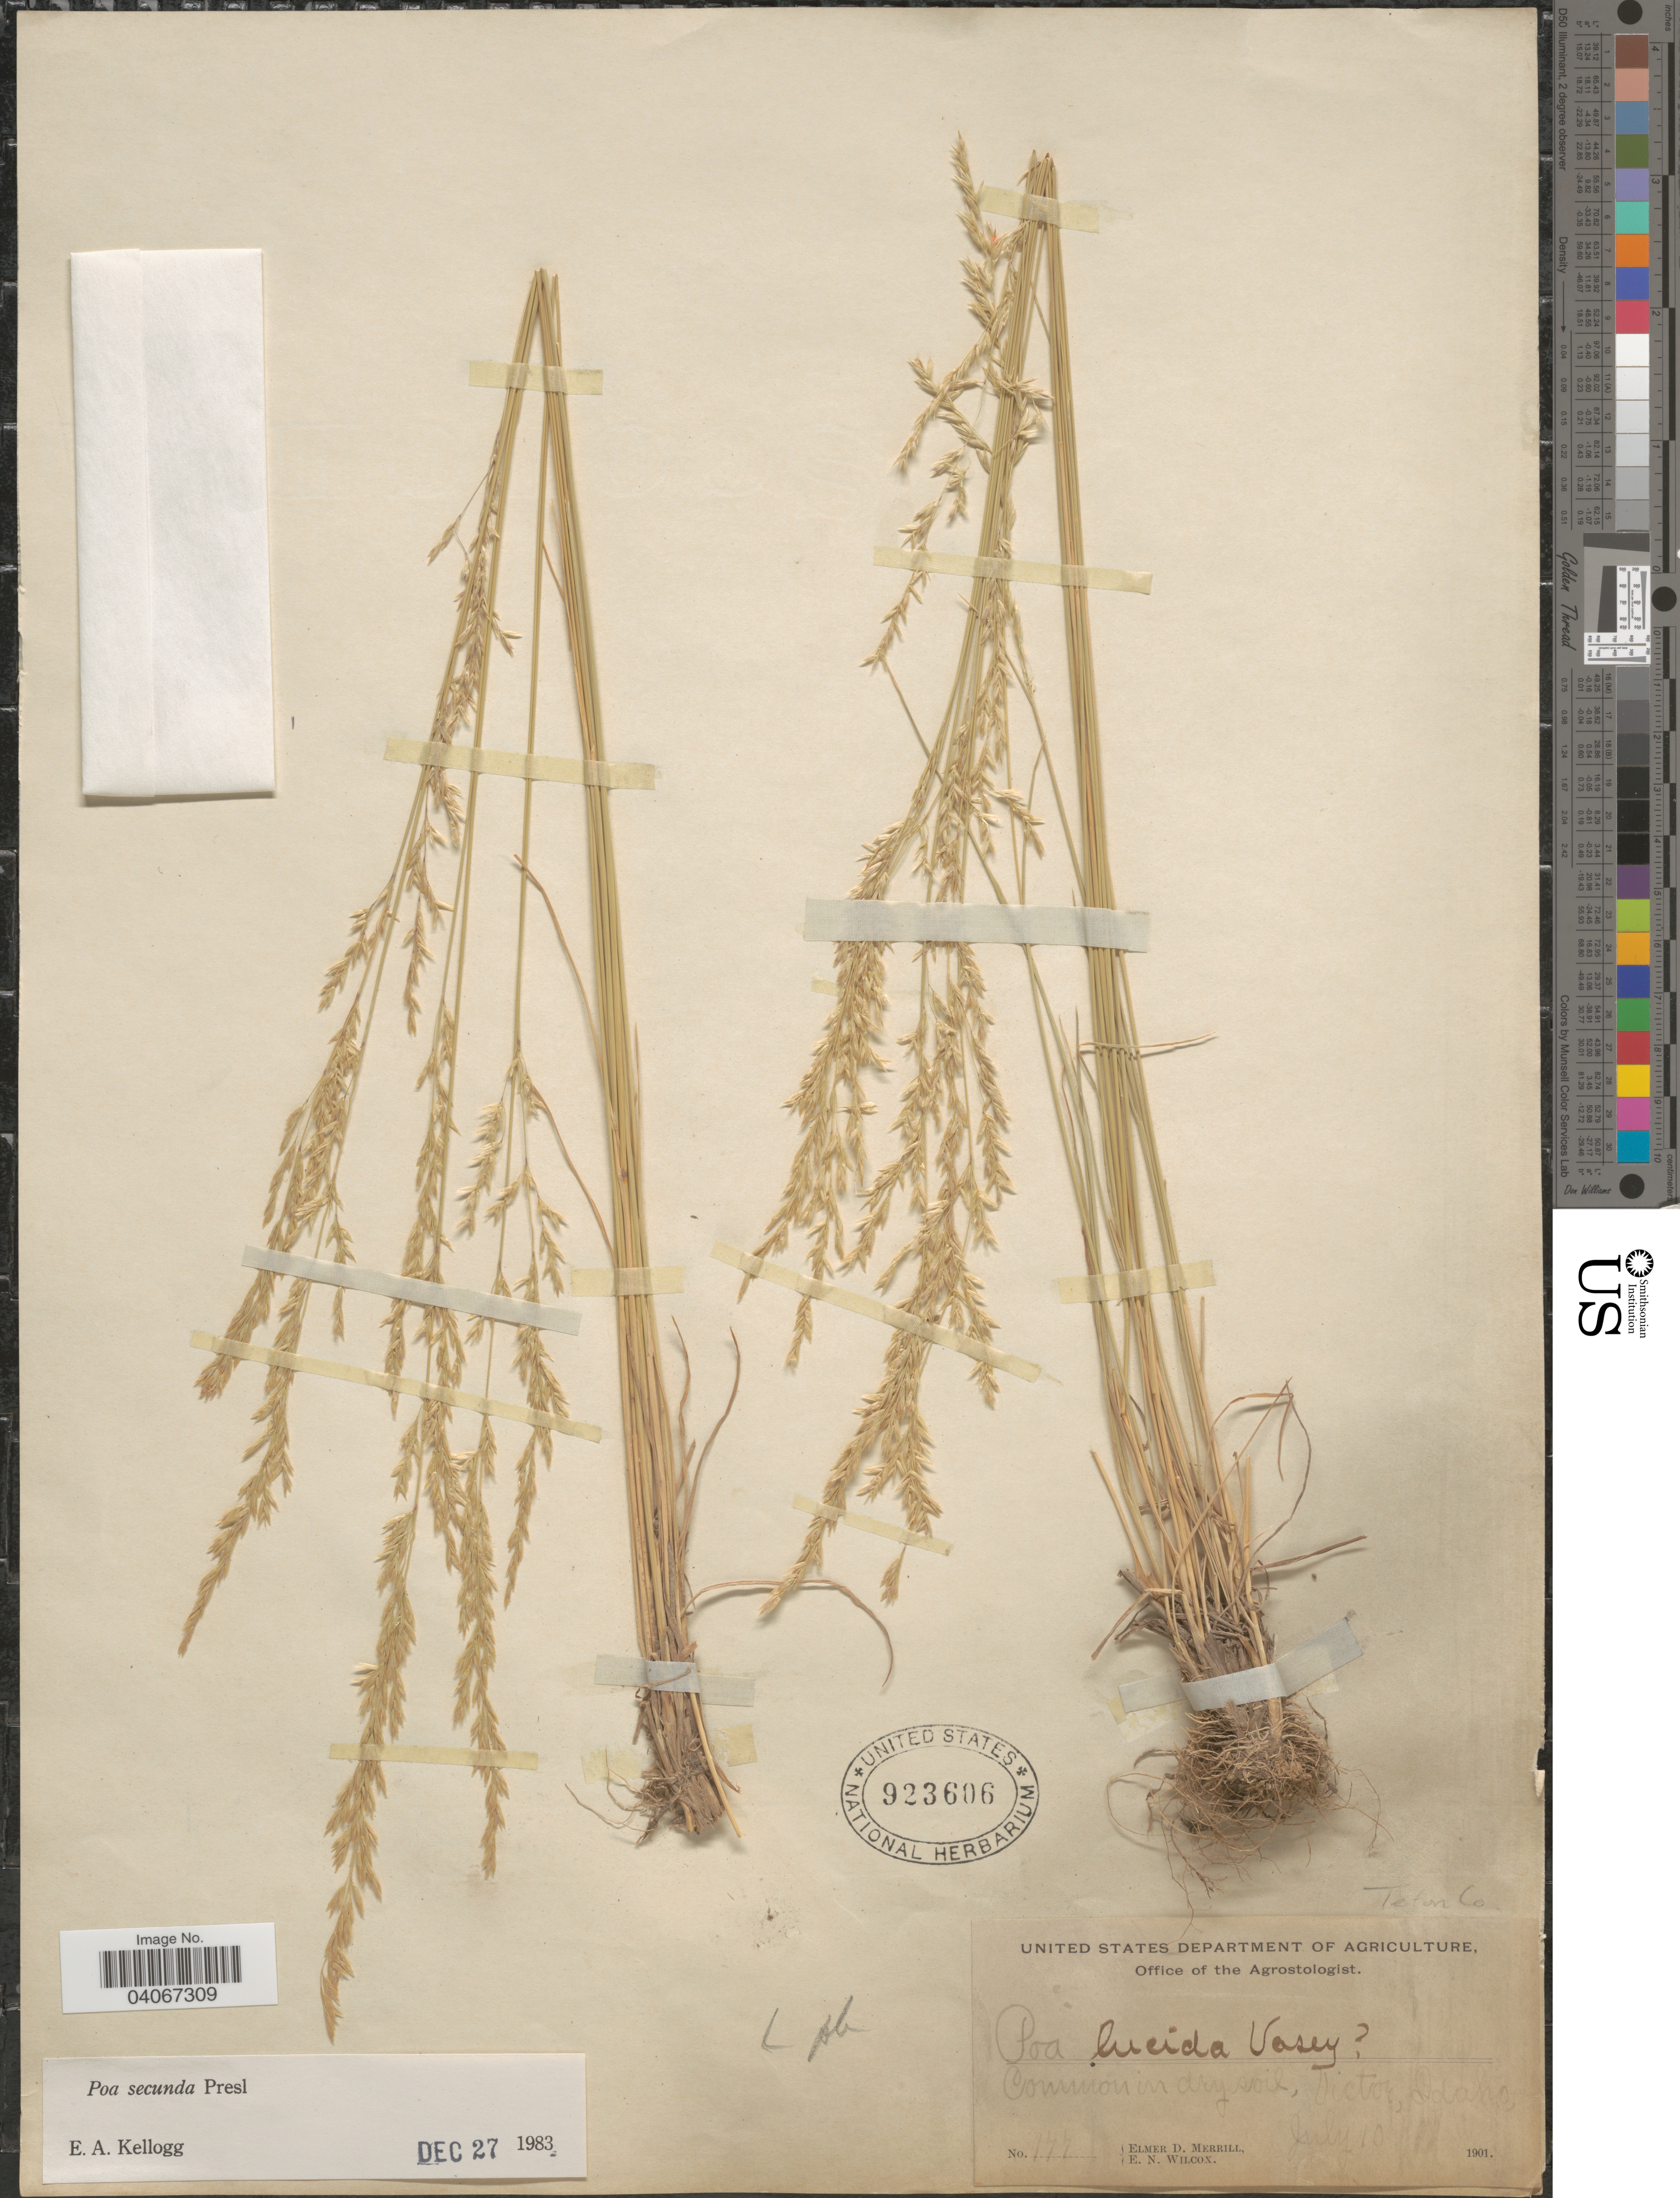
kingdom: Plantae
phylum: Tracheophyta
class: Liliopsida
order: Poales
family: Poaceae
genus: Poa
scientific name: Poa secunda subsp. secunda var. secunda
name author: J. Presl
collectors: E. D. Merrill & E. Wilcox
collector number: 177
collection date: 1901-07-10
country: United States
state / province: Idaho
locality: Teton Co. Common in dry soil, Victor.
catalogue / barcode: US 923606